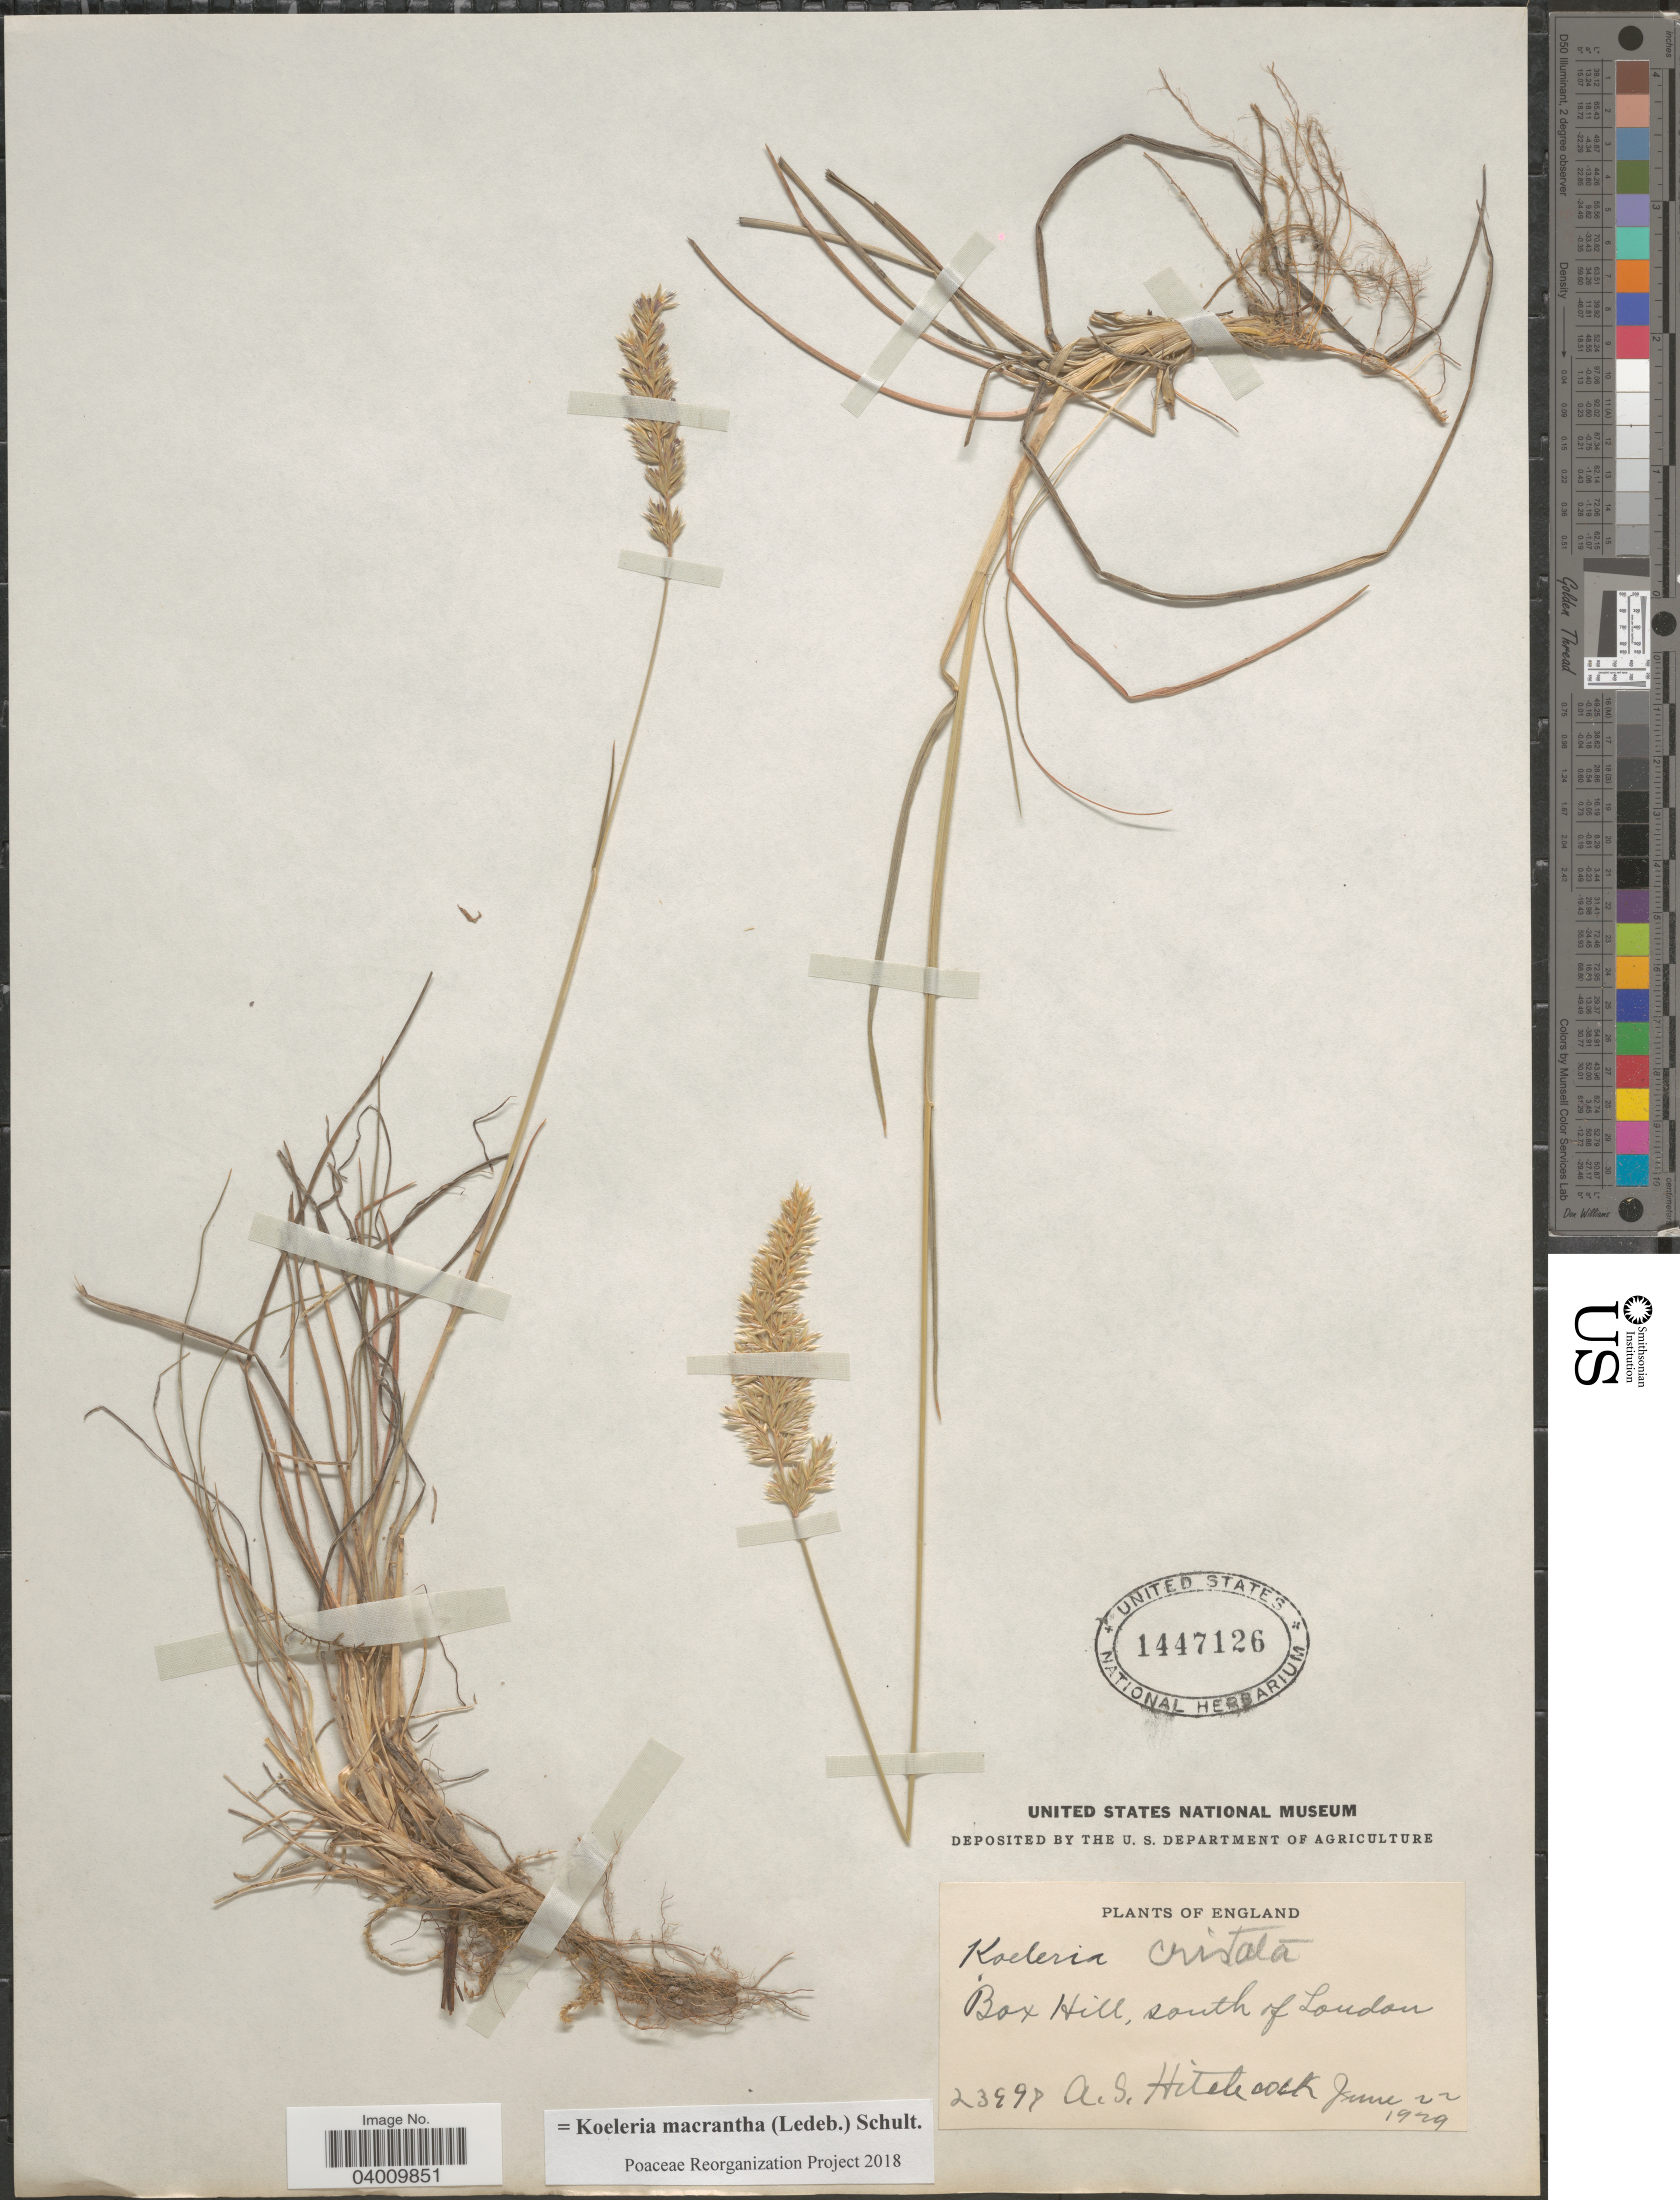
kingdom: Plantae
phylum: Tracheophyta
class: Liliopsida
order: Poales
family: Poaceae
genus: Koeleria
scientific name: Koeleria macrantha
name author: (Ledeb.) Schult.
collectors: A. S. Hitchcock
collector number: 23998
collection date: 1929-06-22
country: United Kingdom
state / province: England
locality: Box Hill, south of London.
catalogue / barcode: US 1447126